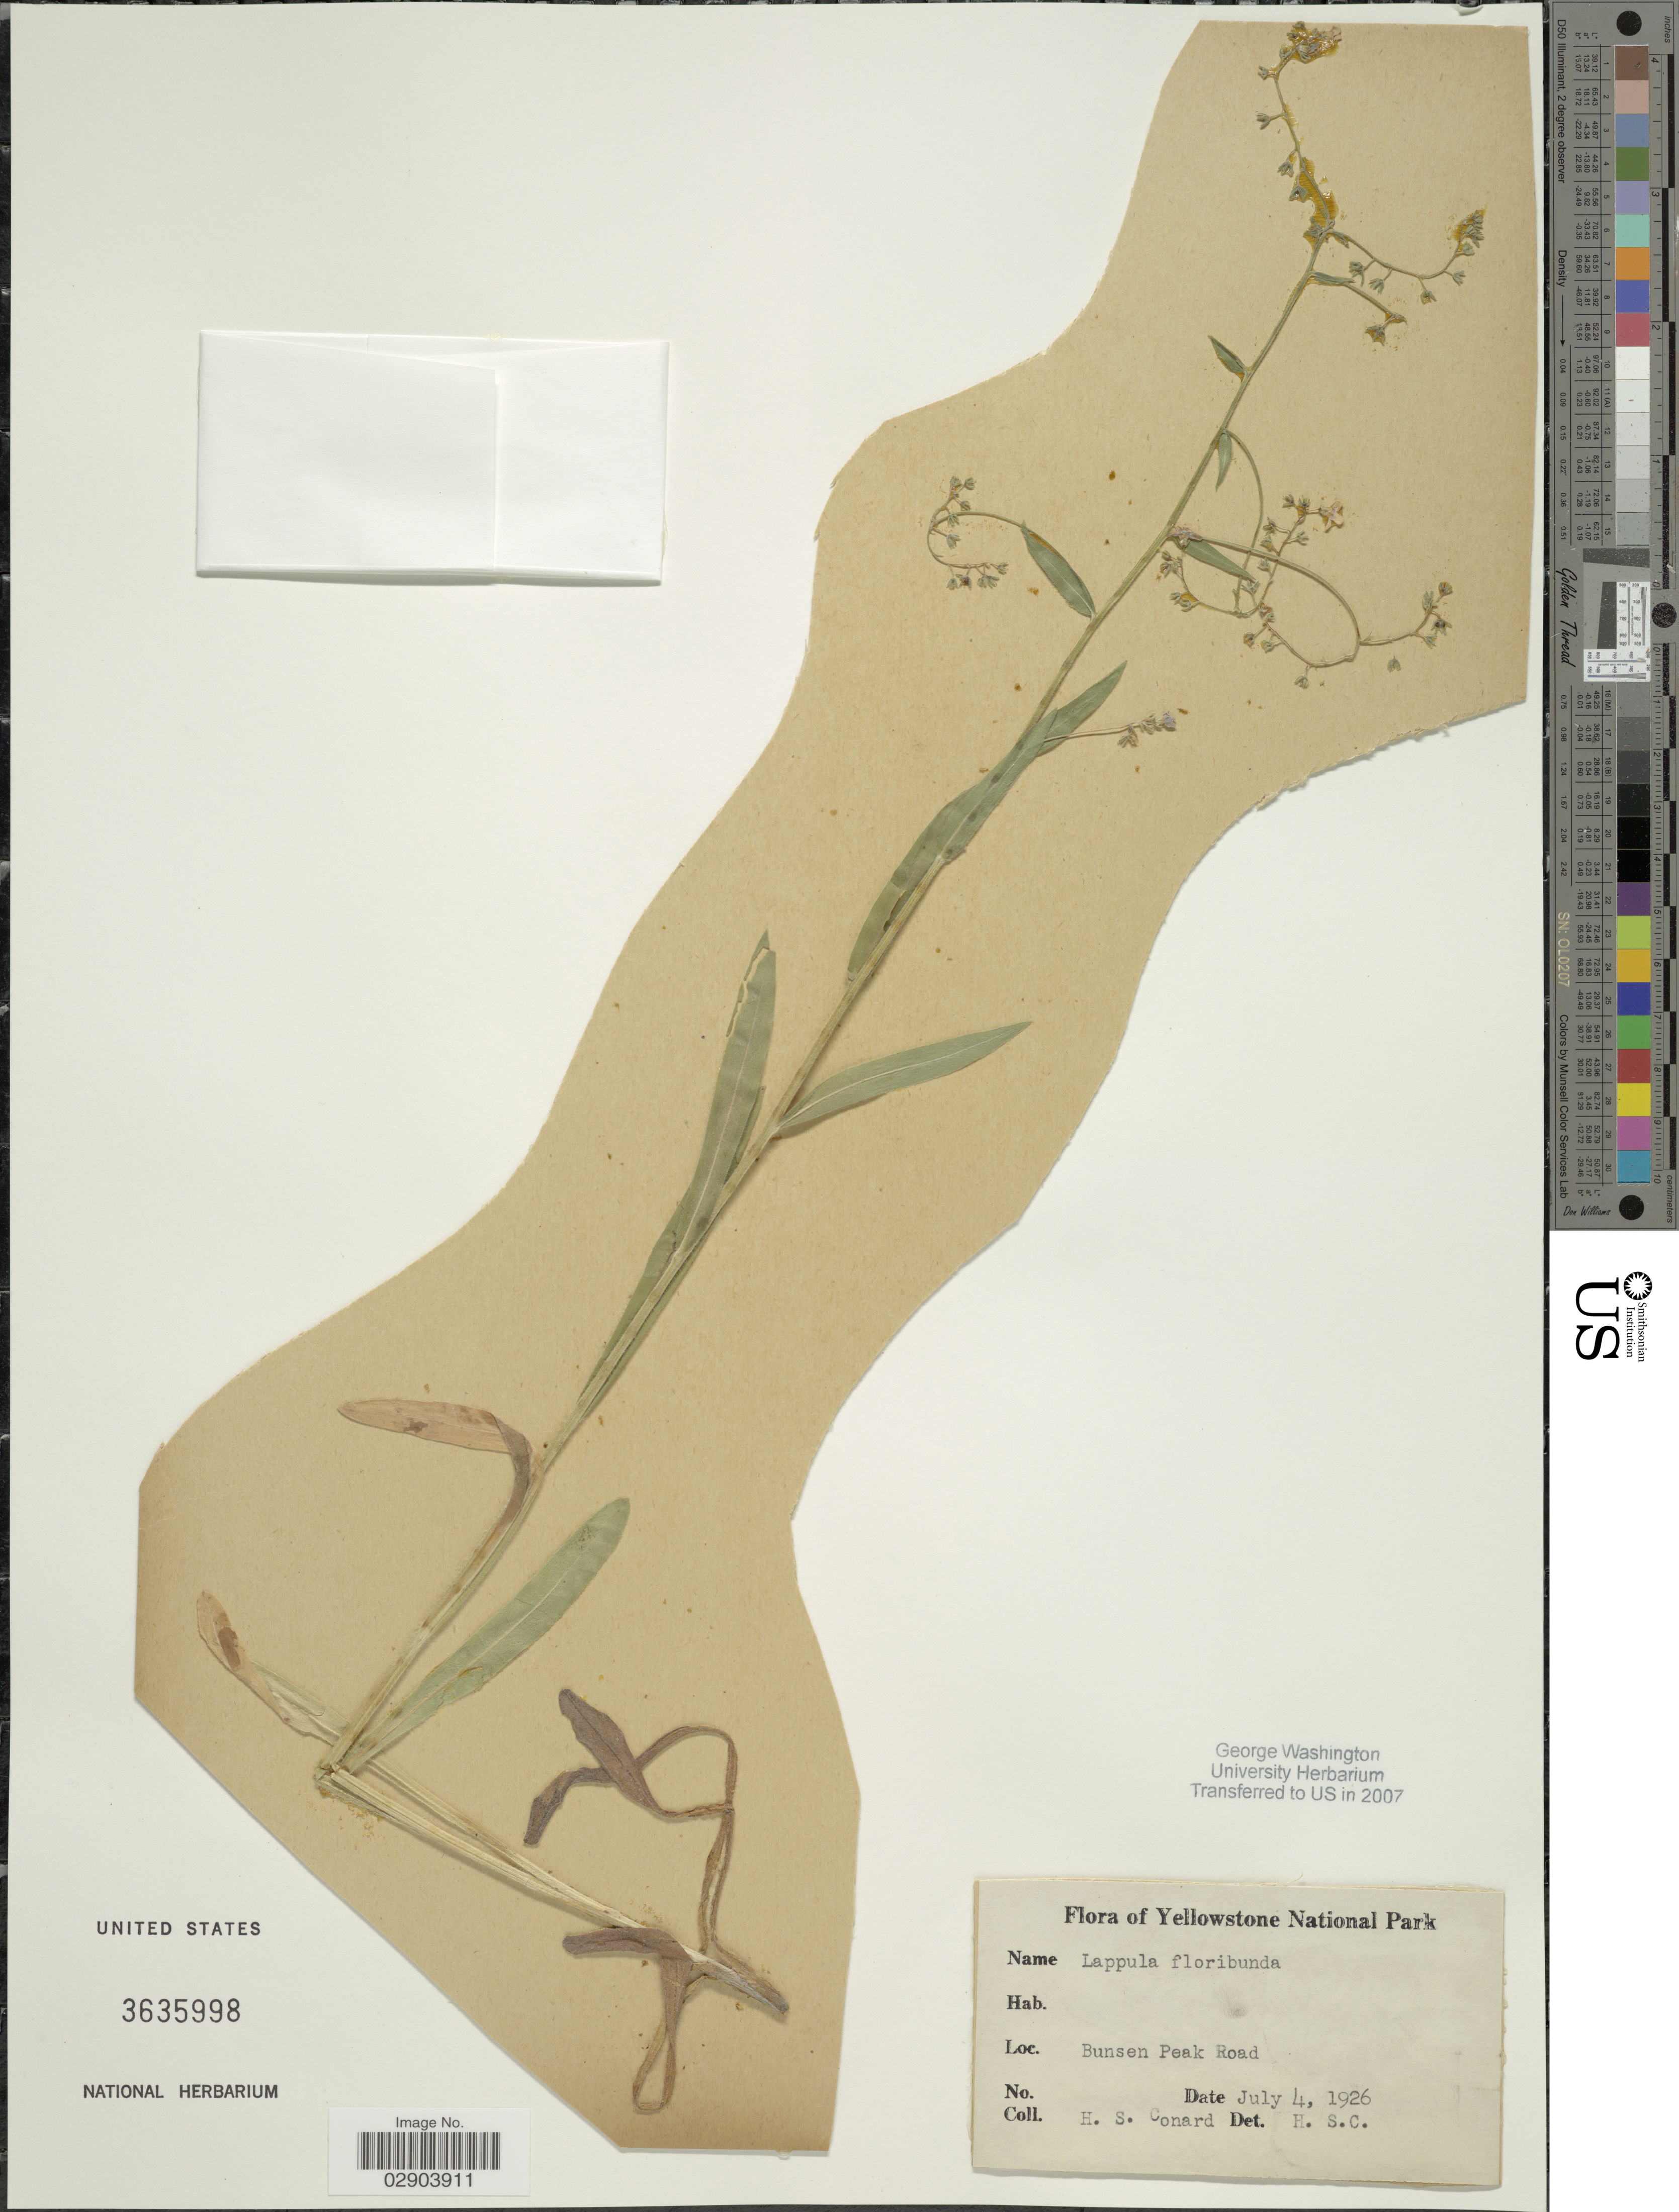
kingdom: Plantae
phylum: Tracheophyta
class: Magnoliopsida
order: Boraginales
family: Boraginaceae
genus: Hackelia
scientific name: Hackelia floribunda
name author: (Lehm.) I.M. Johnst.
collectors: H. S. Conard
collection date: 1926-07-04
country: United States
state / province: Wyoming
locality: Yellowstone National Park, Bunsen Peak Road.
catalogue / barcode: US 3635998